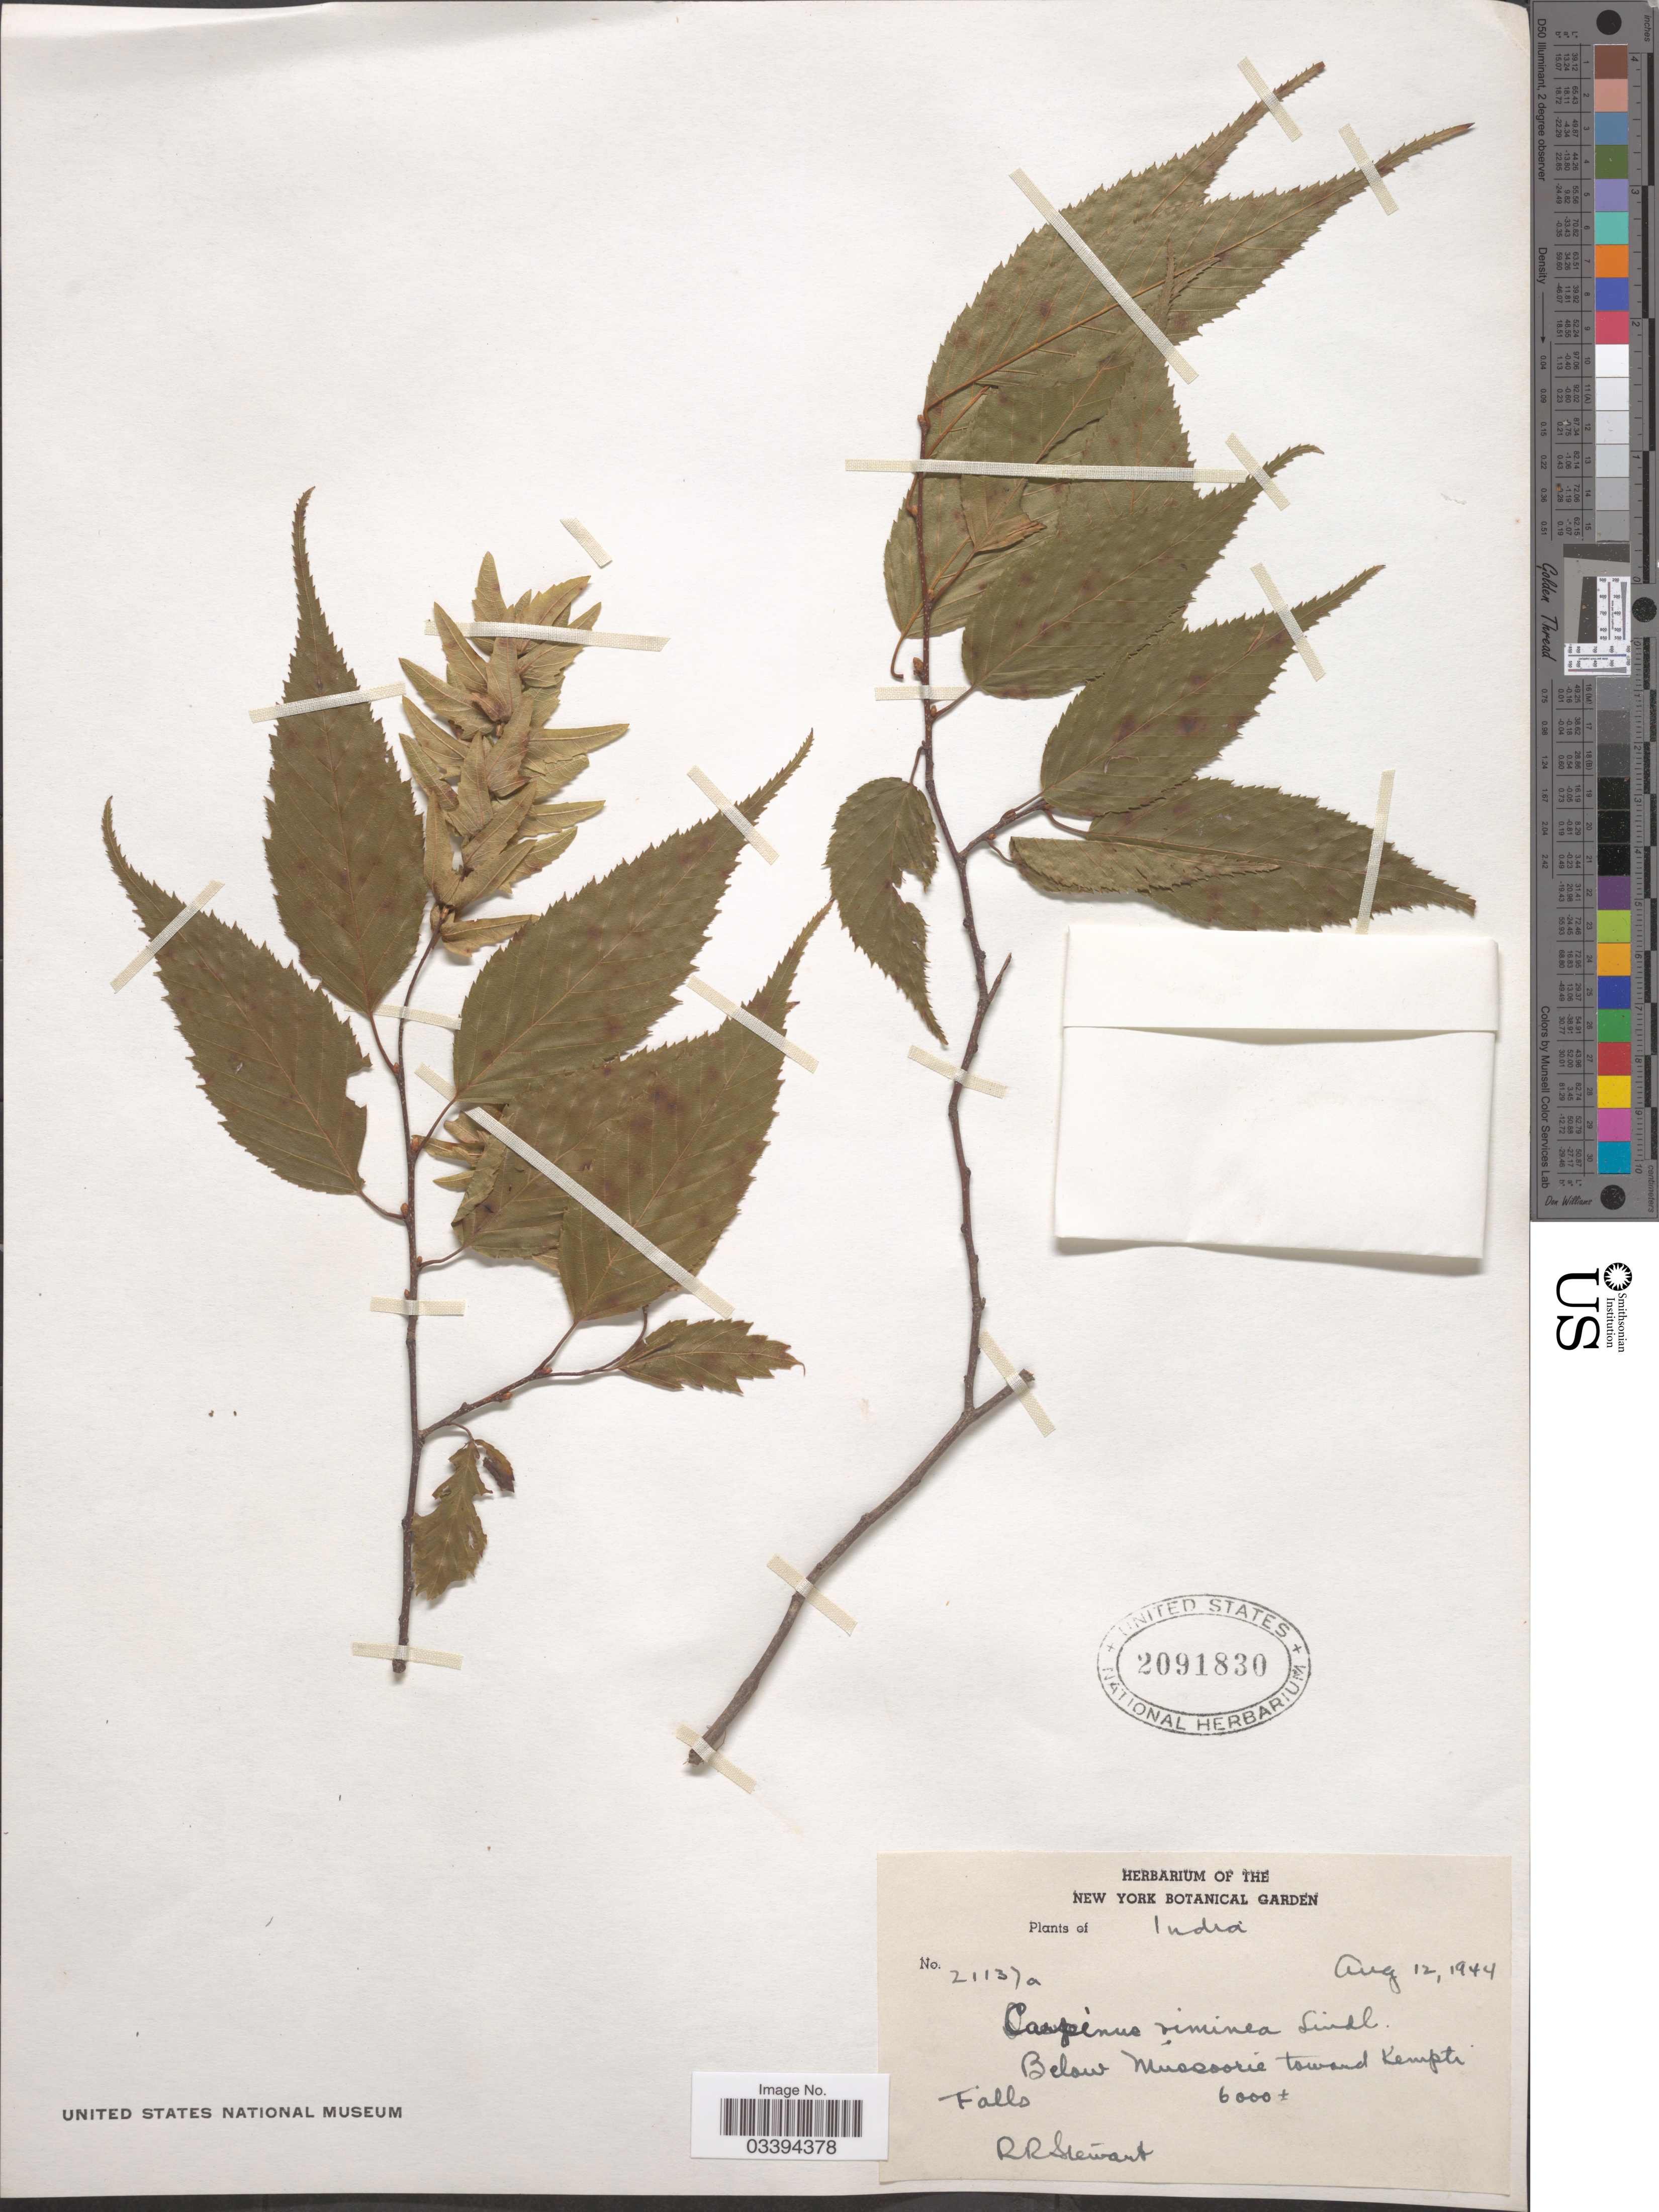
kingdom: Plantae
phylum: Tracheophyta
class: Magnoliopsida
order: Fagales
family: Betulaceae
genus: Carpinus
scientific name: Carpinus viminea var. viminea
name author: Lindl. ex Wall.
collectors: R. Stewart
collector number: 21137a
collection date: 1944-08-12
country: India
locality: Below Mussoorie toward Kempti Falls.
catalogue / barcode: US 2091830